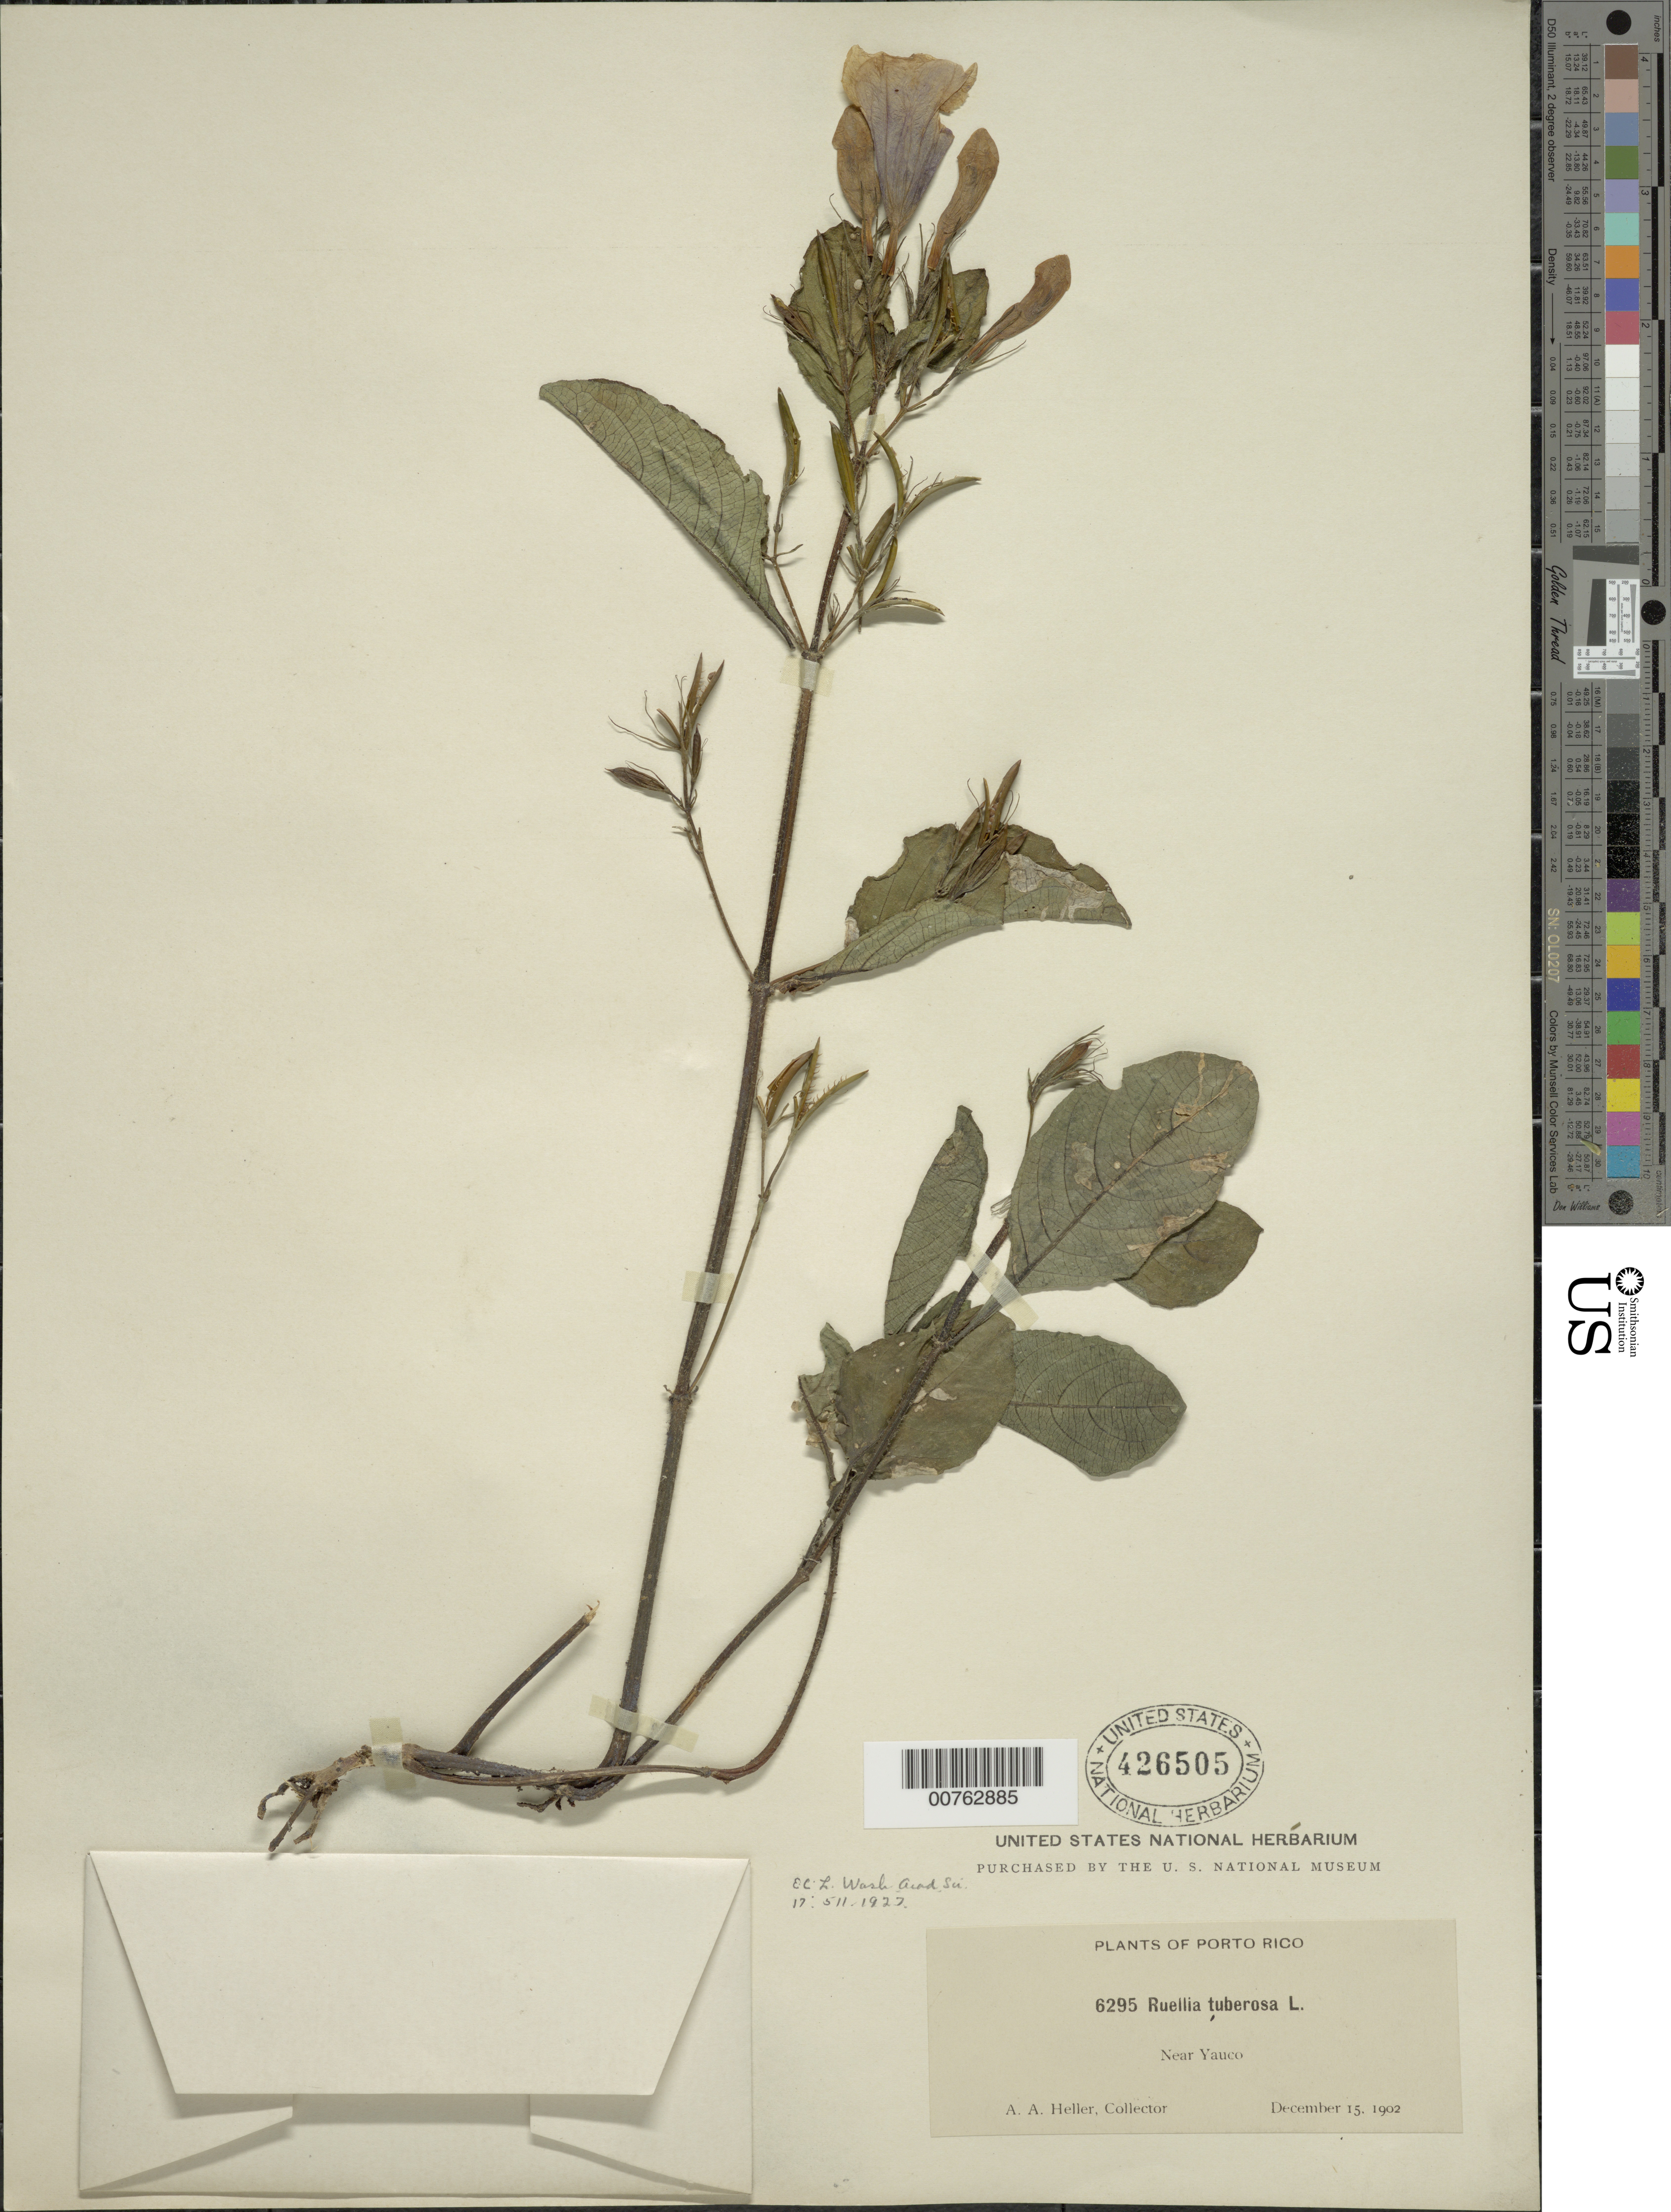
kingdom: Plantae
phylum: Tracheophyta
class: Magnoliopsida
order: Lamiales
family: Acanthaceae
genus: Ruellia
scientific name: Ruellia tuberosa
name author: L.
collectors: A. A. Heller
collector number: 6295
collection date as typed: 15 Dec 1902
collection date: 1902-12-15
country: Puerto Rico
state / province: Yauco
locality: Near Yauco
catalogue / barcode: US 426505